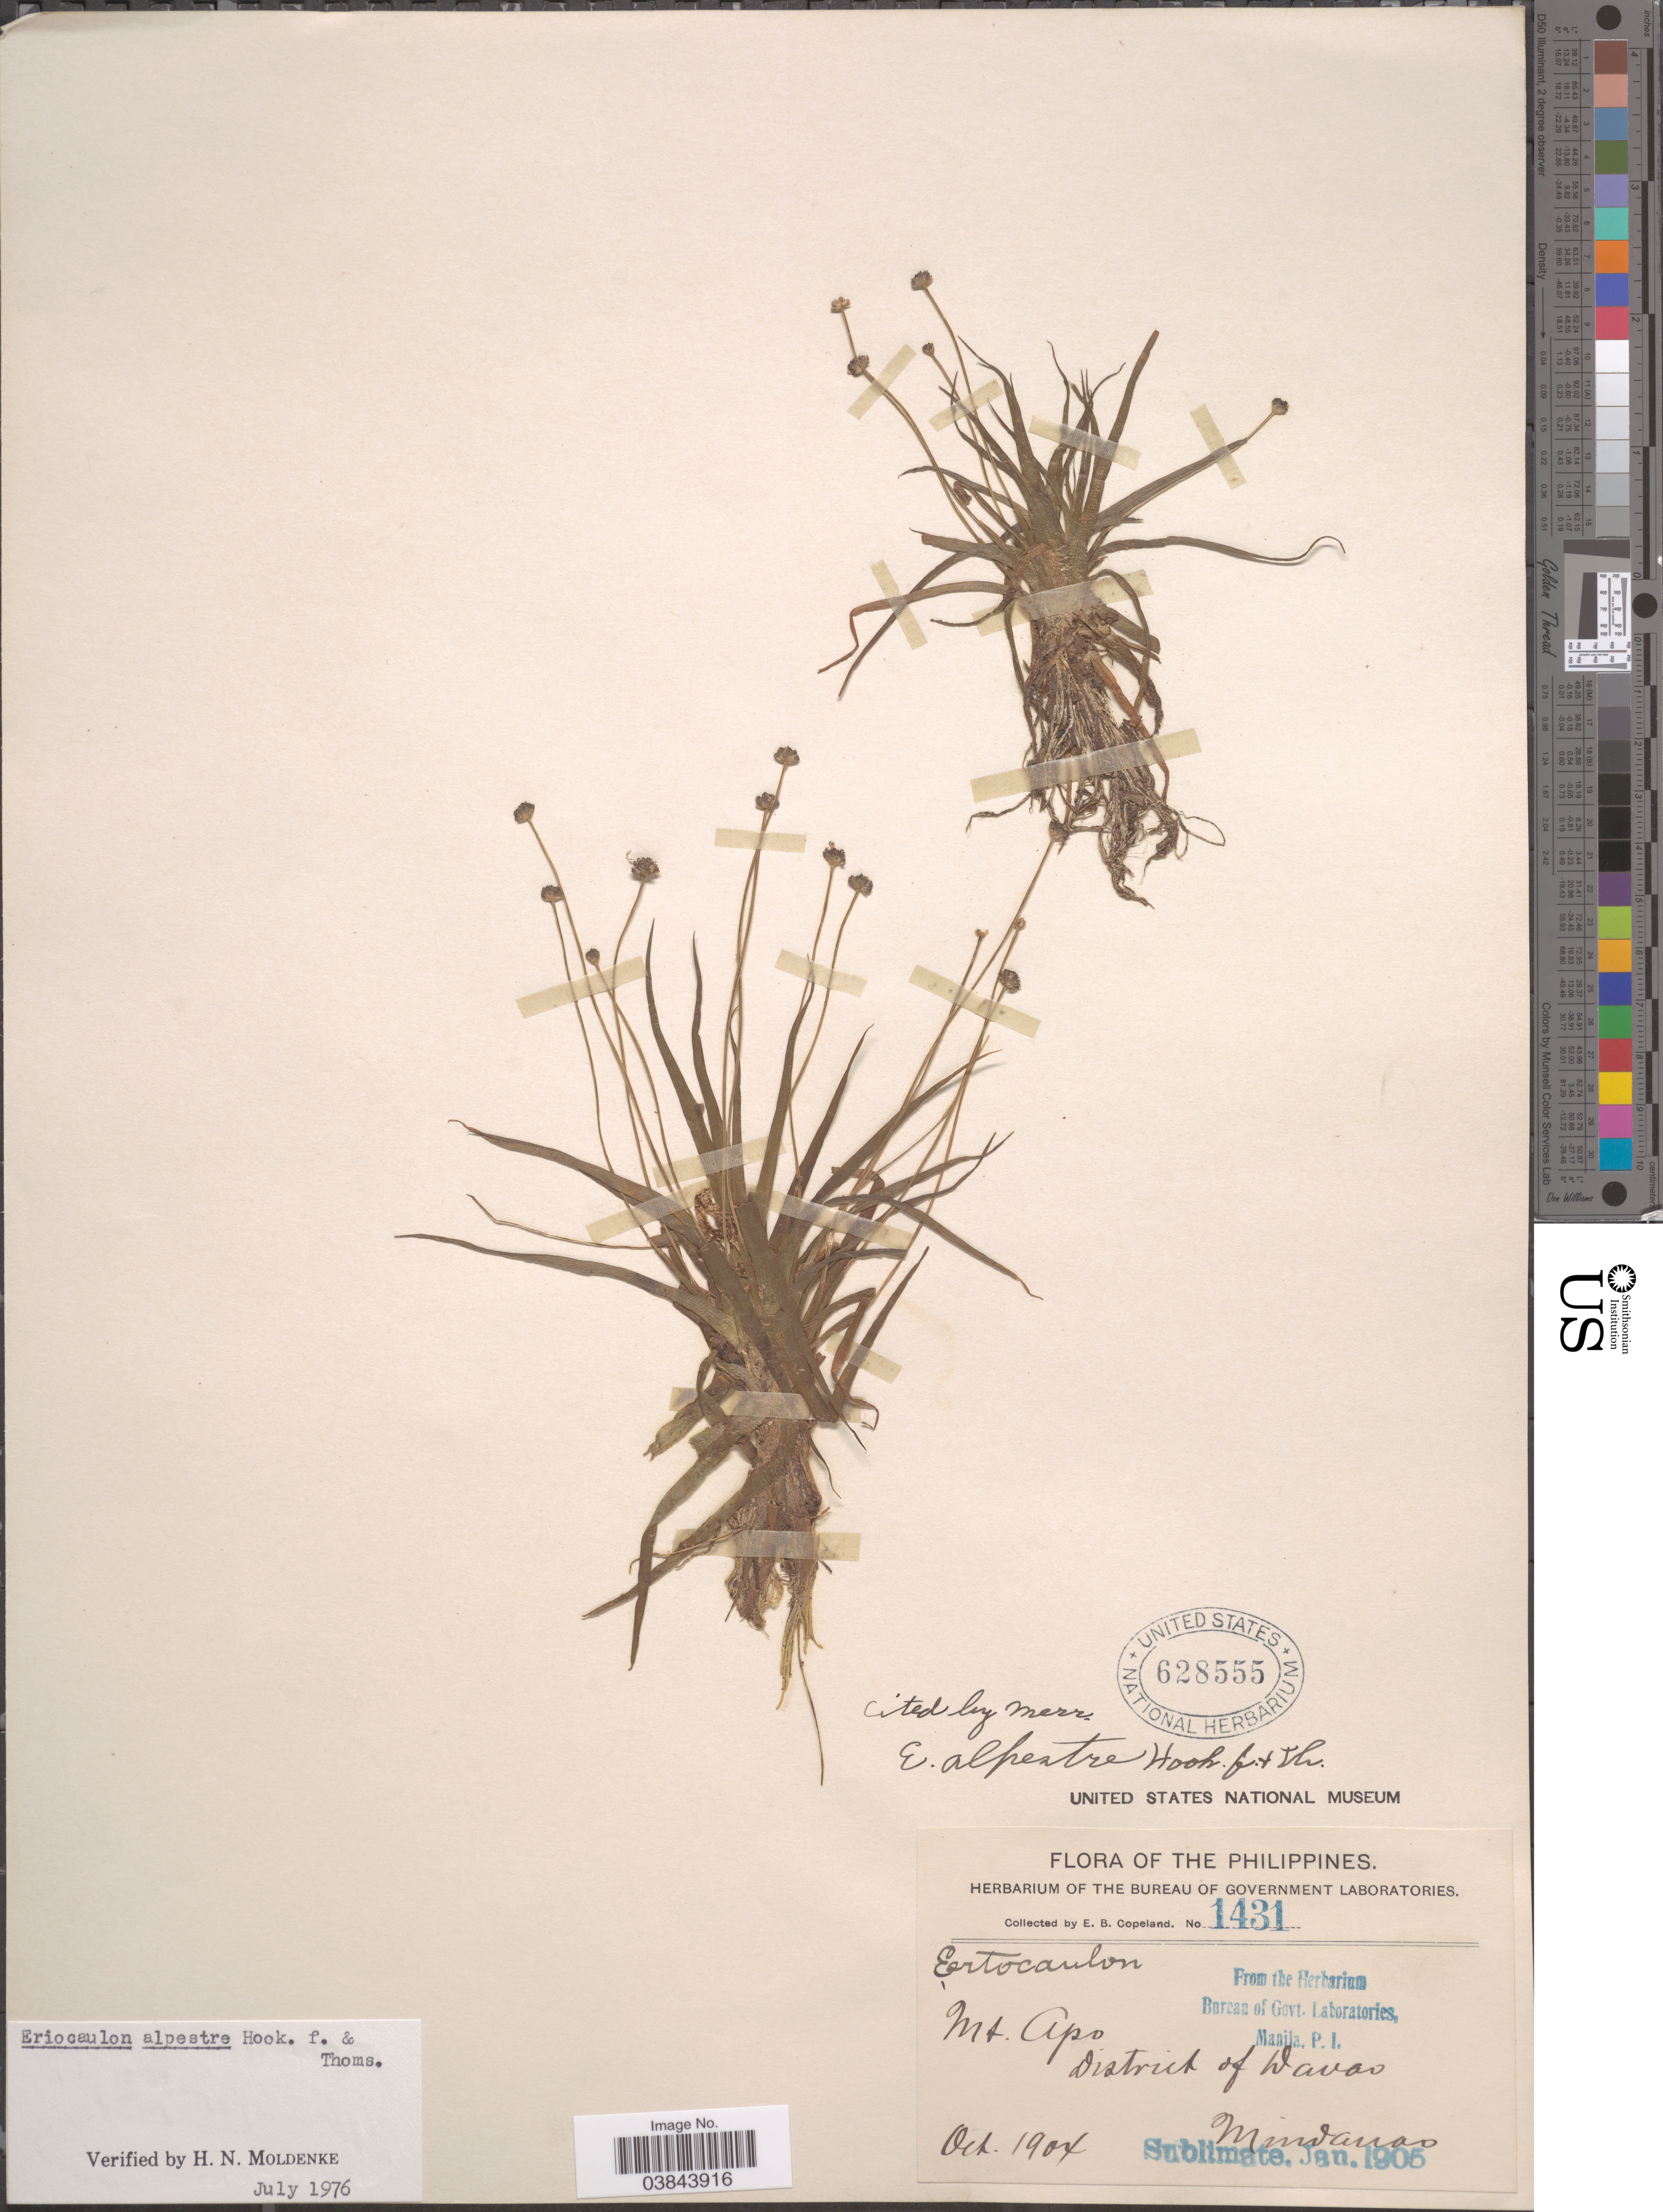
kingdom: Plantae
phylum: Tracheophyta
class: Liliopsida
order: Poales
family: Eriocaulaceae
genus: Eriocaulon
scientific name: Eriocaulon alpestre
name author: Hook. f. & Thomson ex Körn.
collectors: E. B. Copeland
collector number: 1431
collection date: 1904-10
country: Philippines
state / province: Davao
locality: Mt. Apo, District of Davao, Mindanao.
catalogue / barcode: US 628555